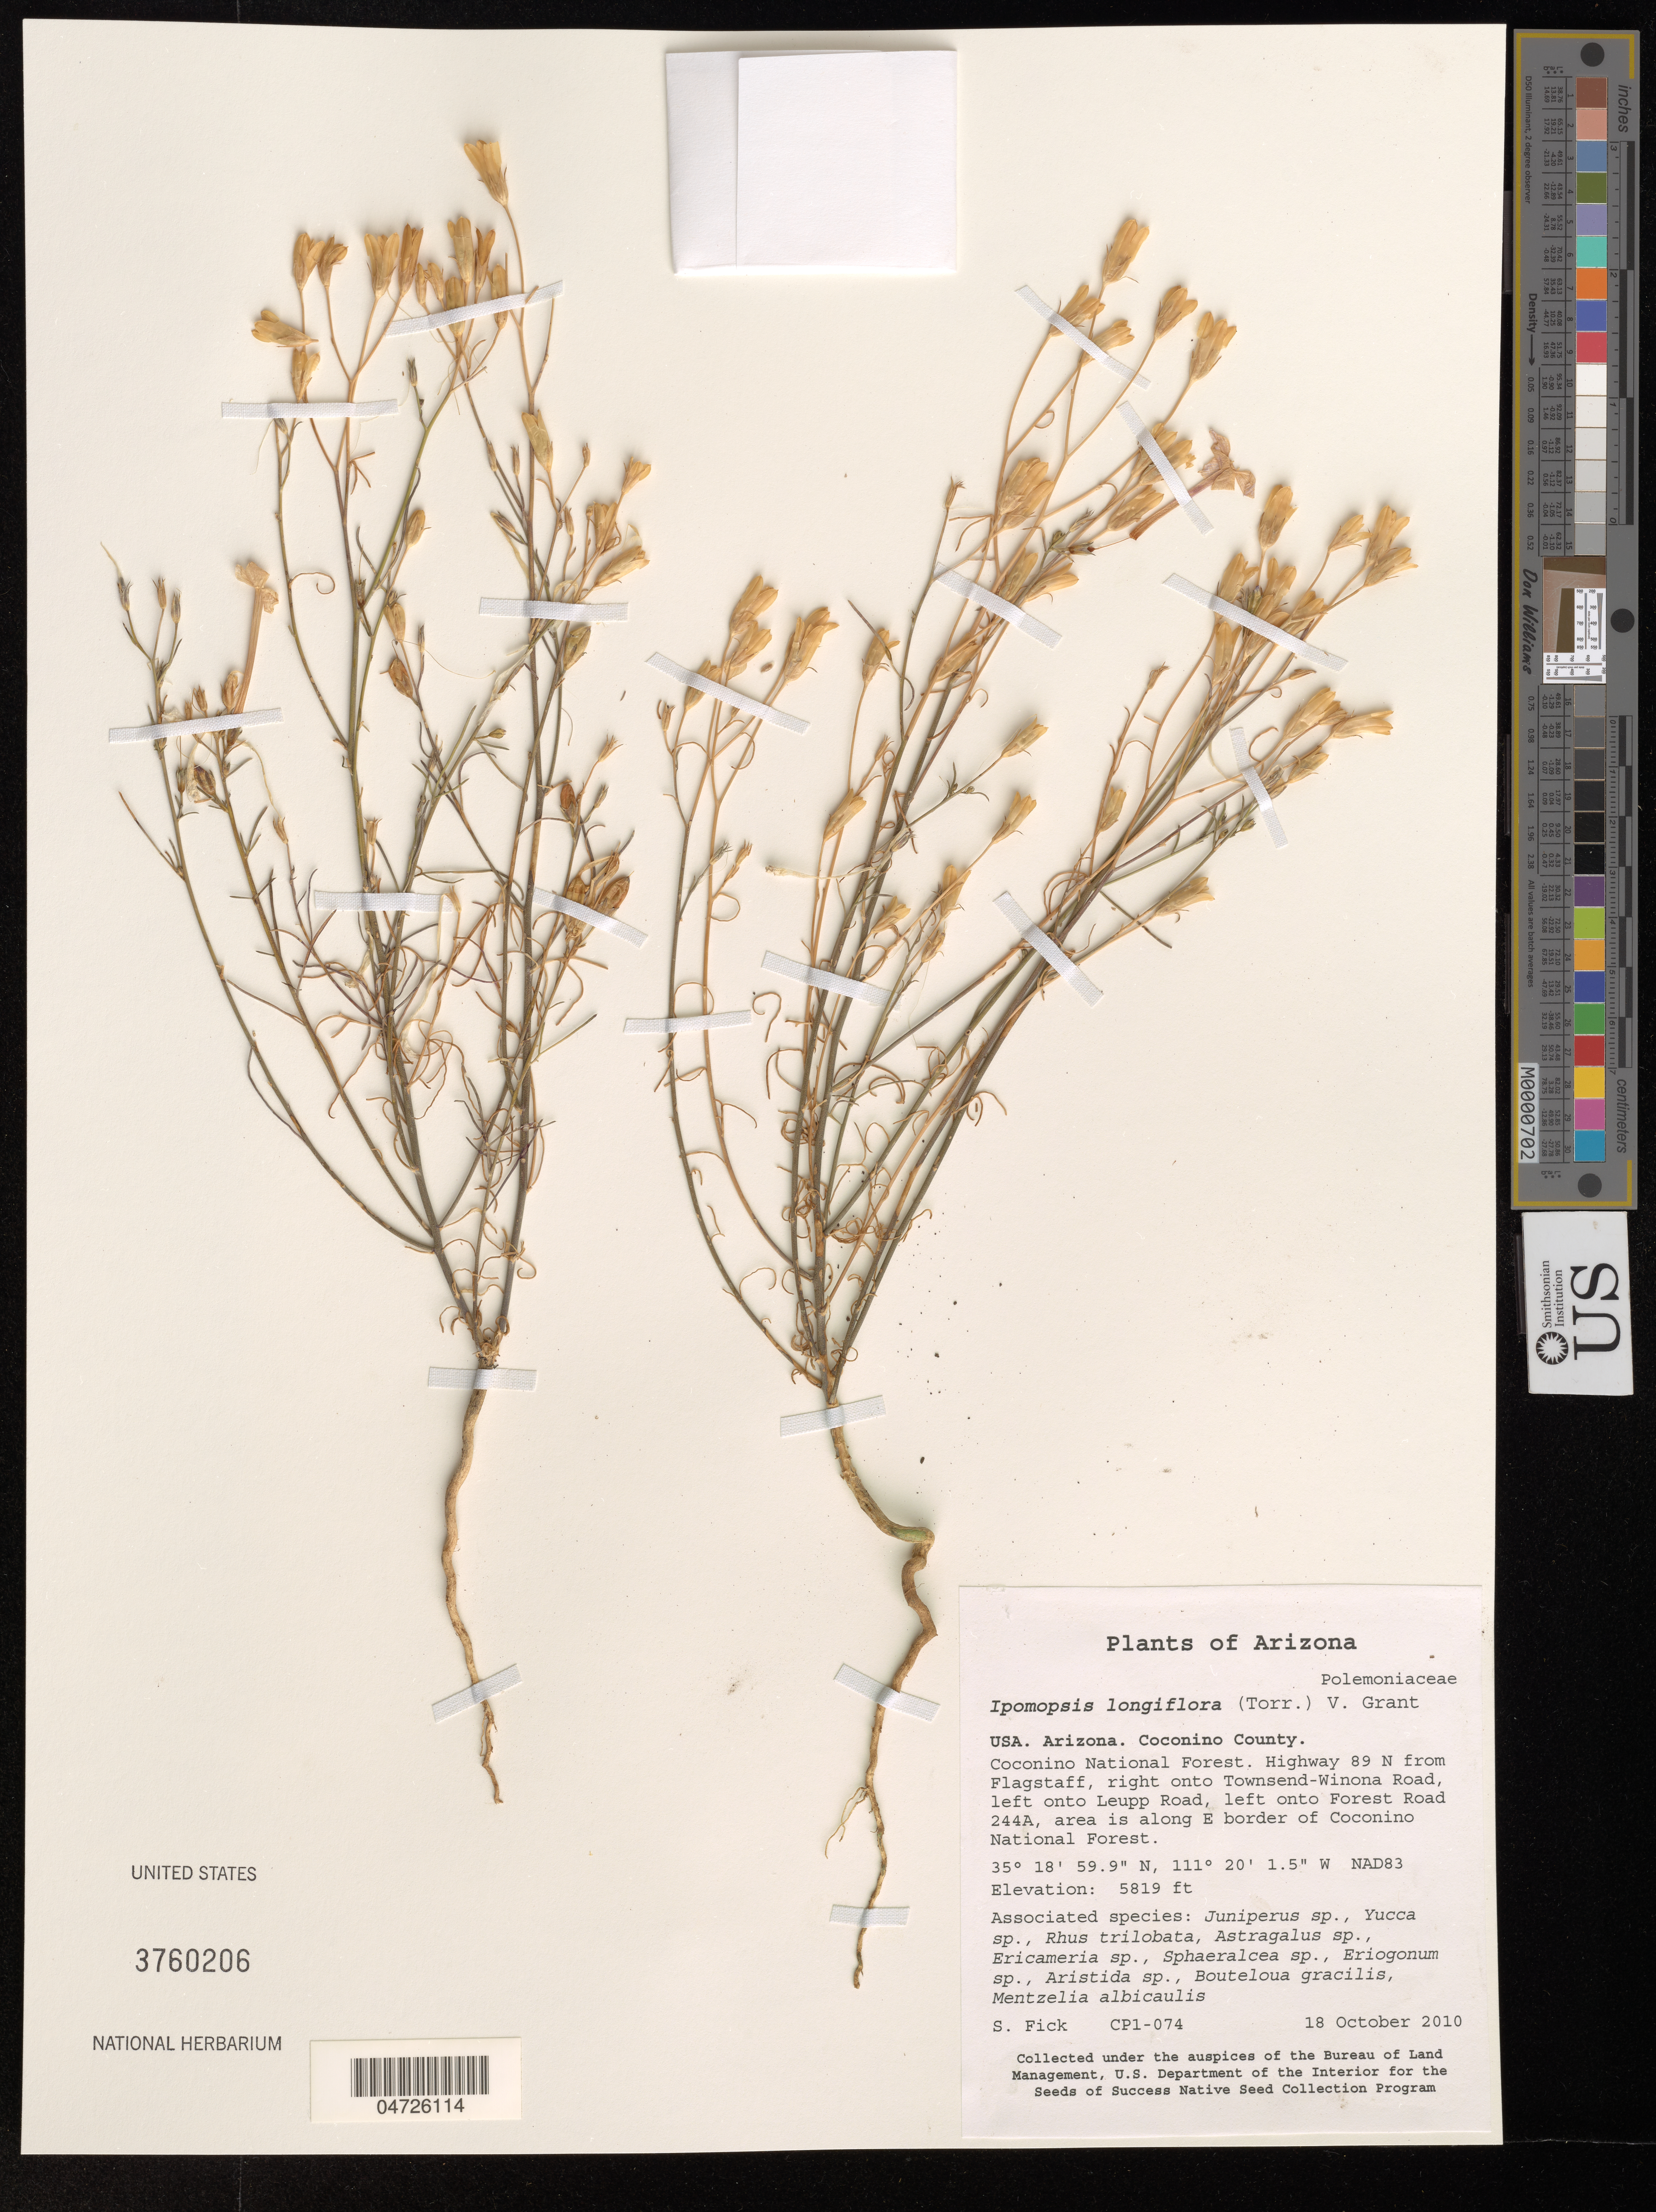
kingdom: Plantae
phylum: Tracheophyta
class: Magnoliopsida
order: Ericales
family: Polemoniaceae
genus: Ipomopsis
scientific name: Ipomopsis longiflora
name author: (Torr.) V.E. Grant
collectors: S. Fick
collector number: CP1-074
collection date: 2010-10-18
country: United States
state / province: Arizona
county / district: Coconino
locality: Coconino County. Coconino National Forest. Highway 89 N from Flagstaff, right onto Townsend-Winona Road, left onto Leupp Road, left onto Forest Road 244A, area is along E border of Coconino National Forest. NAD83.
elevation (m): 1774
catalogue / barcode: US 3760206